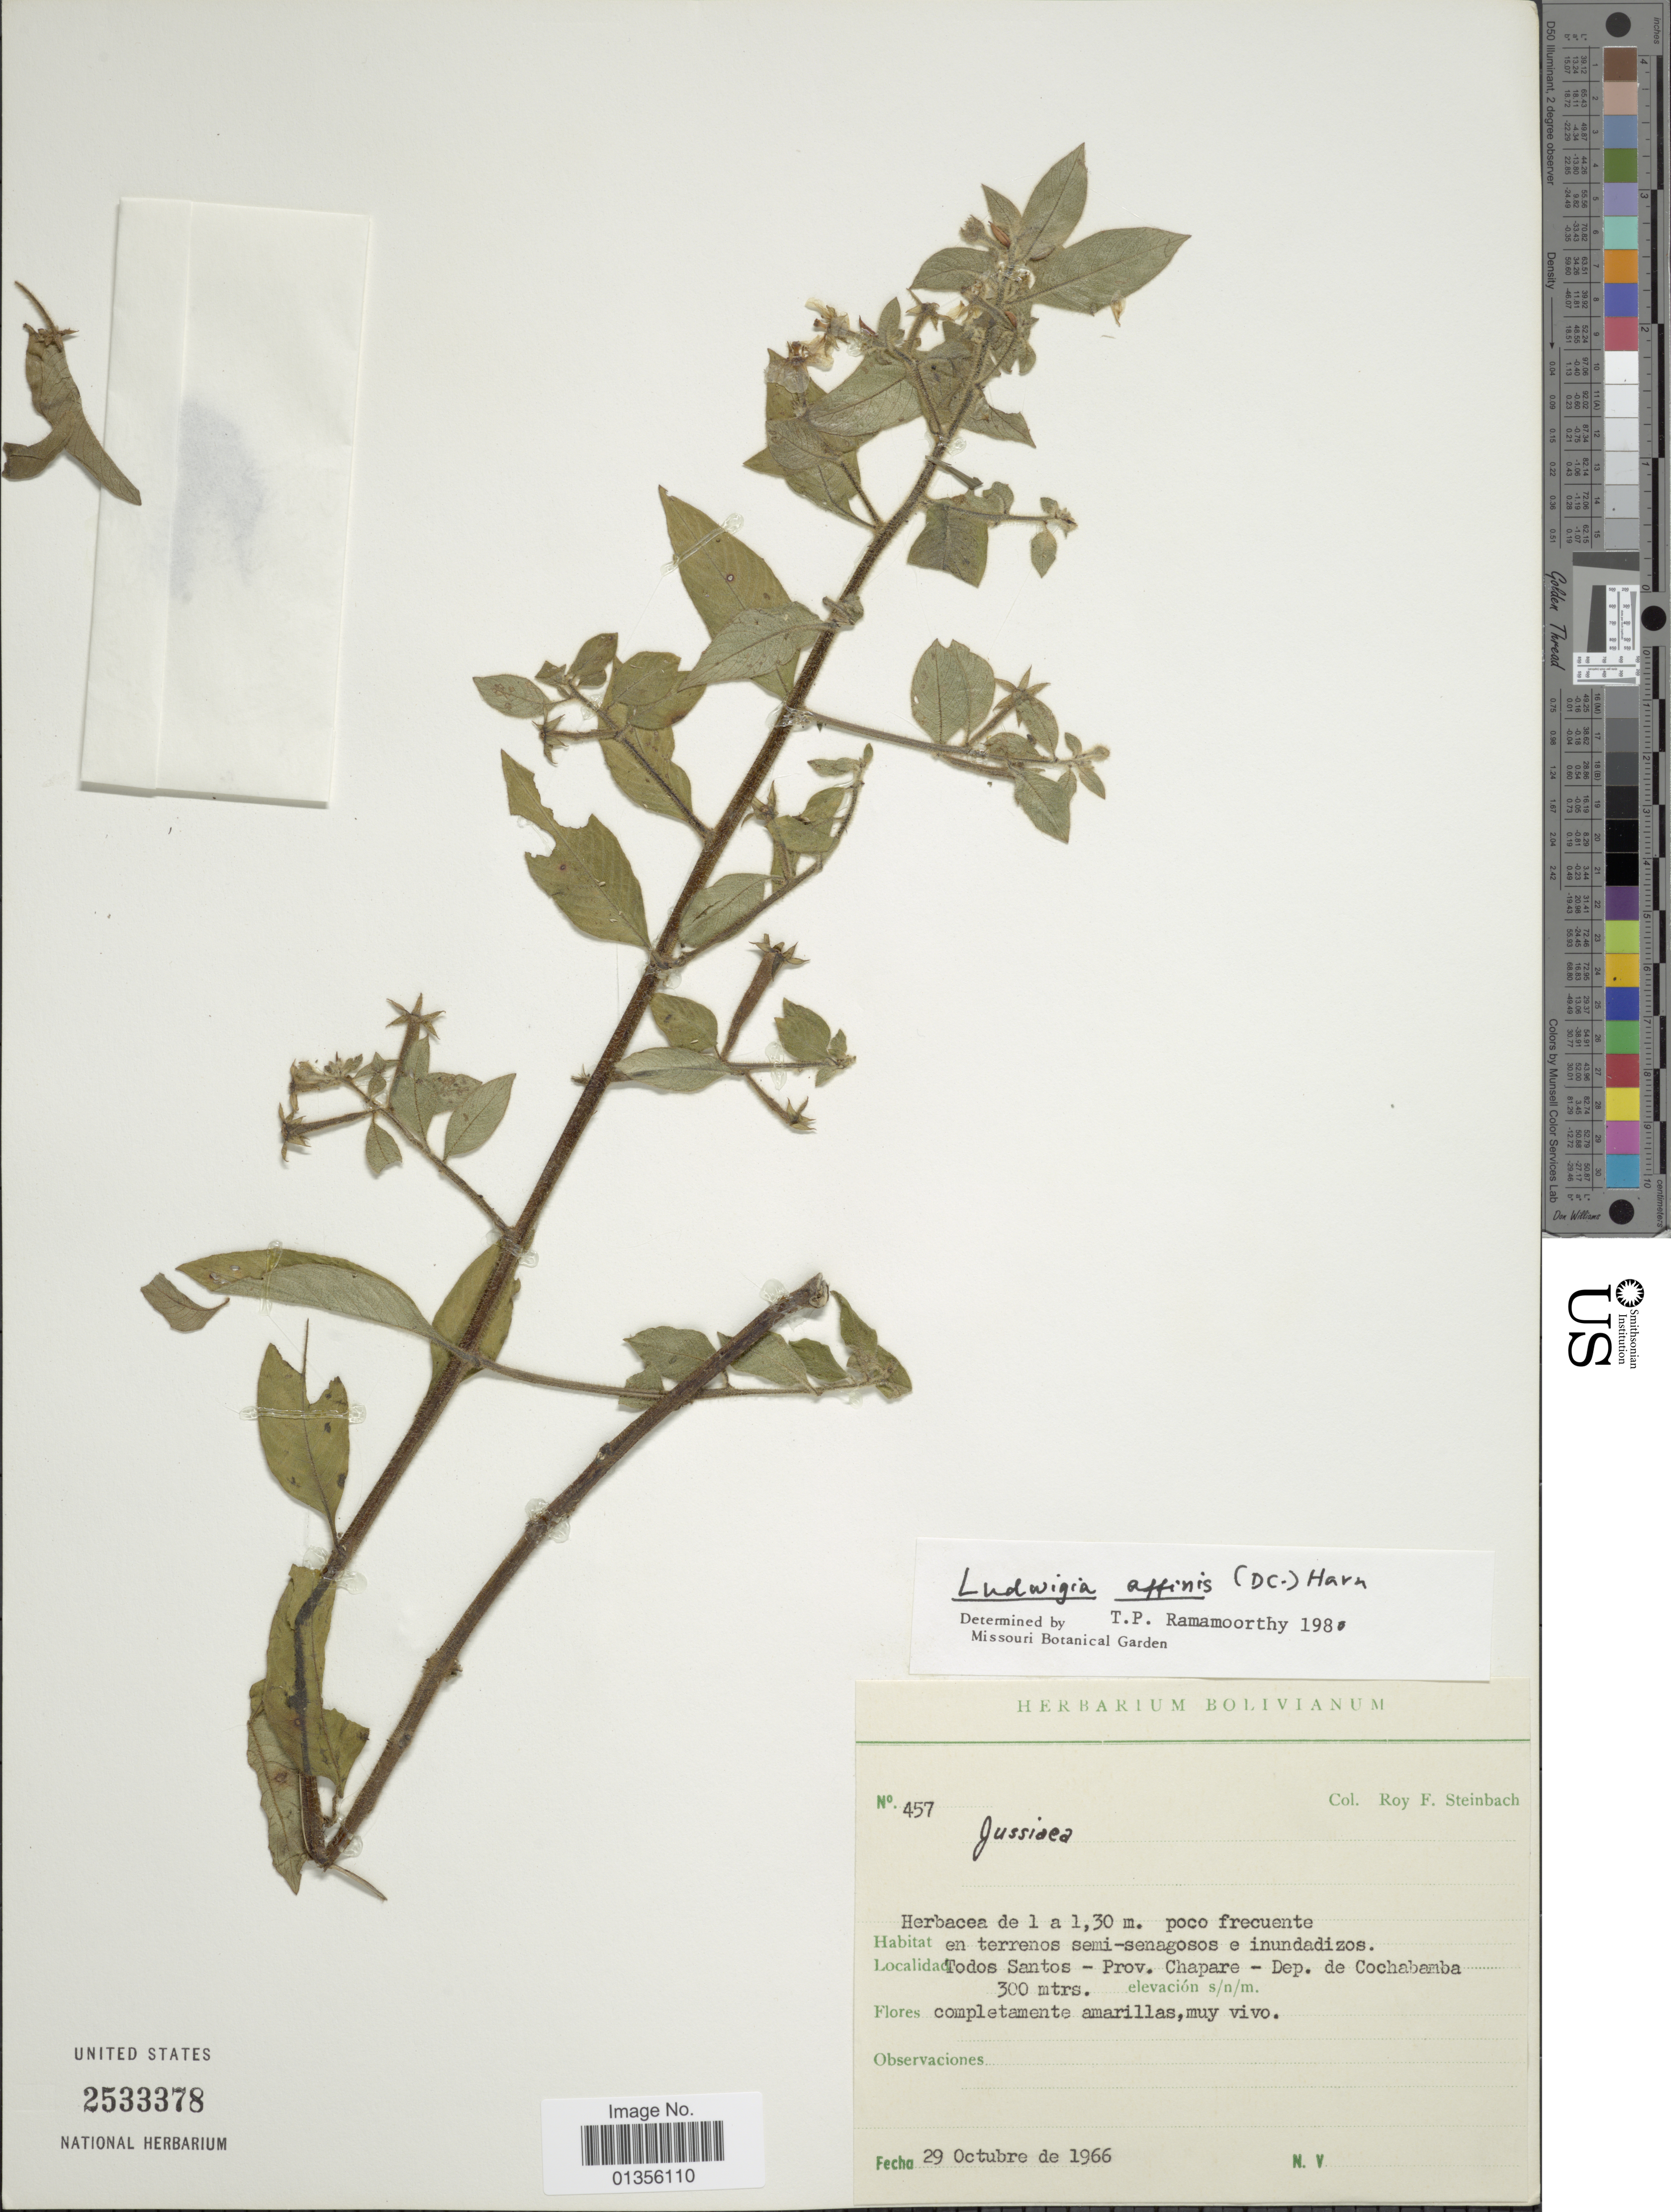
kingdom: Plantae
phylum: Tracheophyta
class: Magnoliopsida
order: Myrtales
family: Onagraceae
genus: Ludwigia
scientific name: Ludwigia affinis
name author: (DC.) H. Hara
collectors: R. F. Steinbach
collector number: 457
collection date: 1966-10-29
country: Bolivia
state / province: Cochabamba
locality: Todos Santos - Prov. Chapare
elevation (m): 300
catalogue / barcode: US 2533378